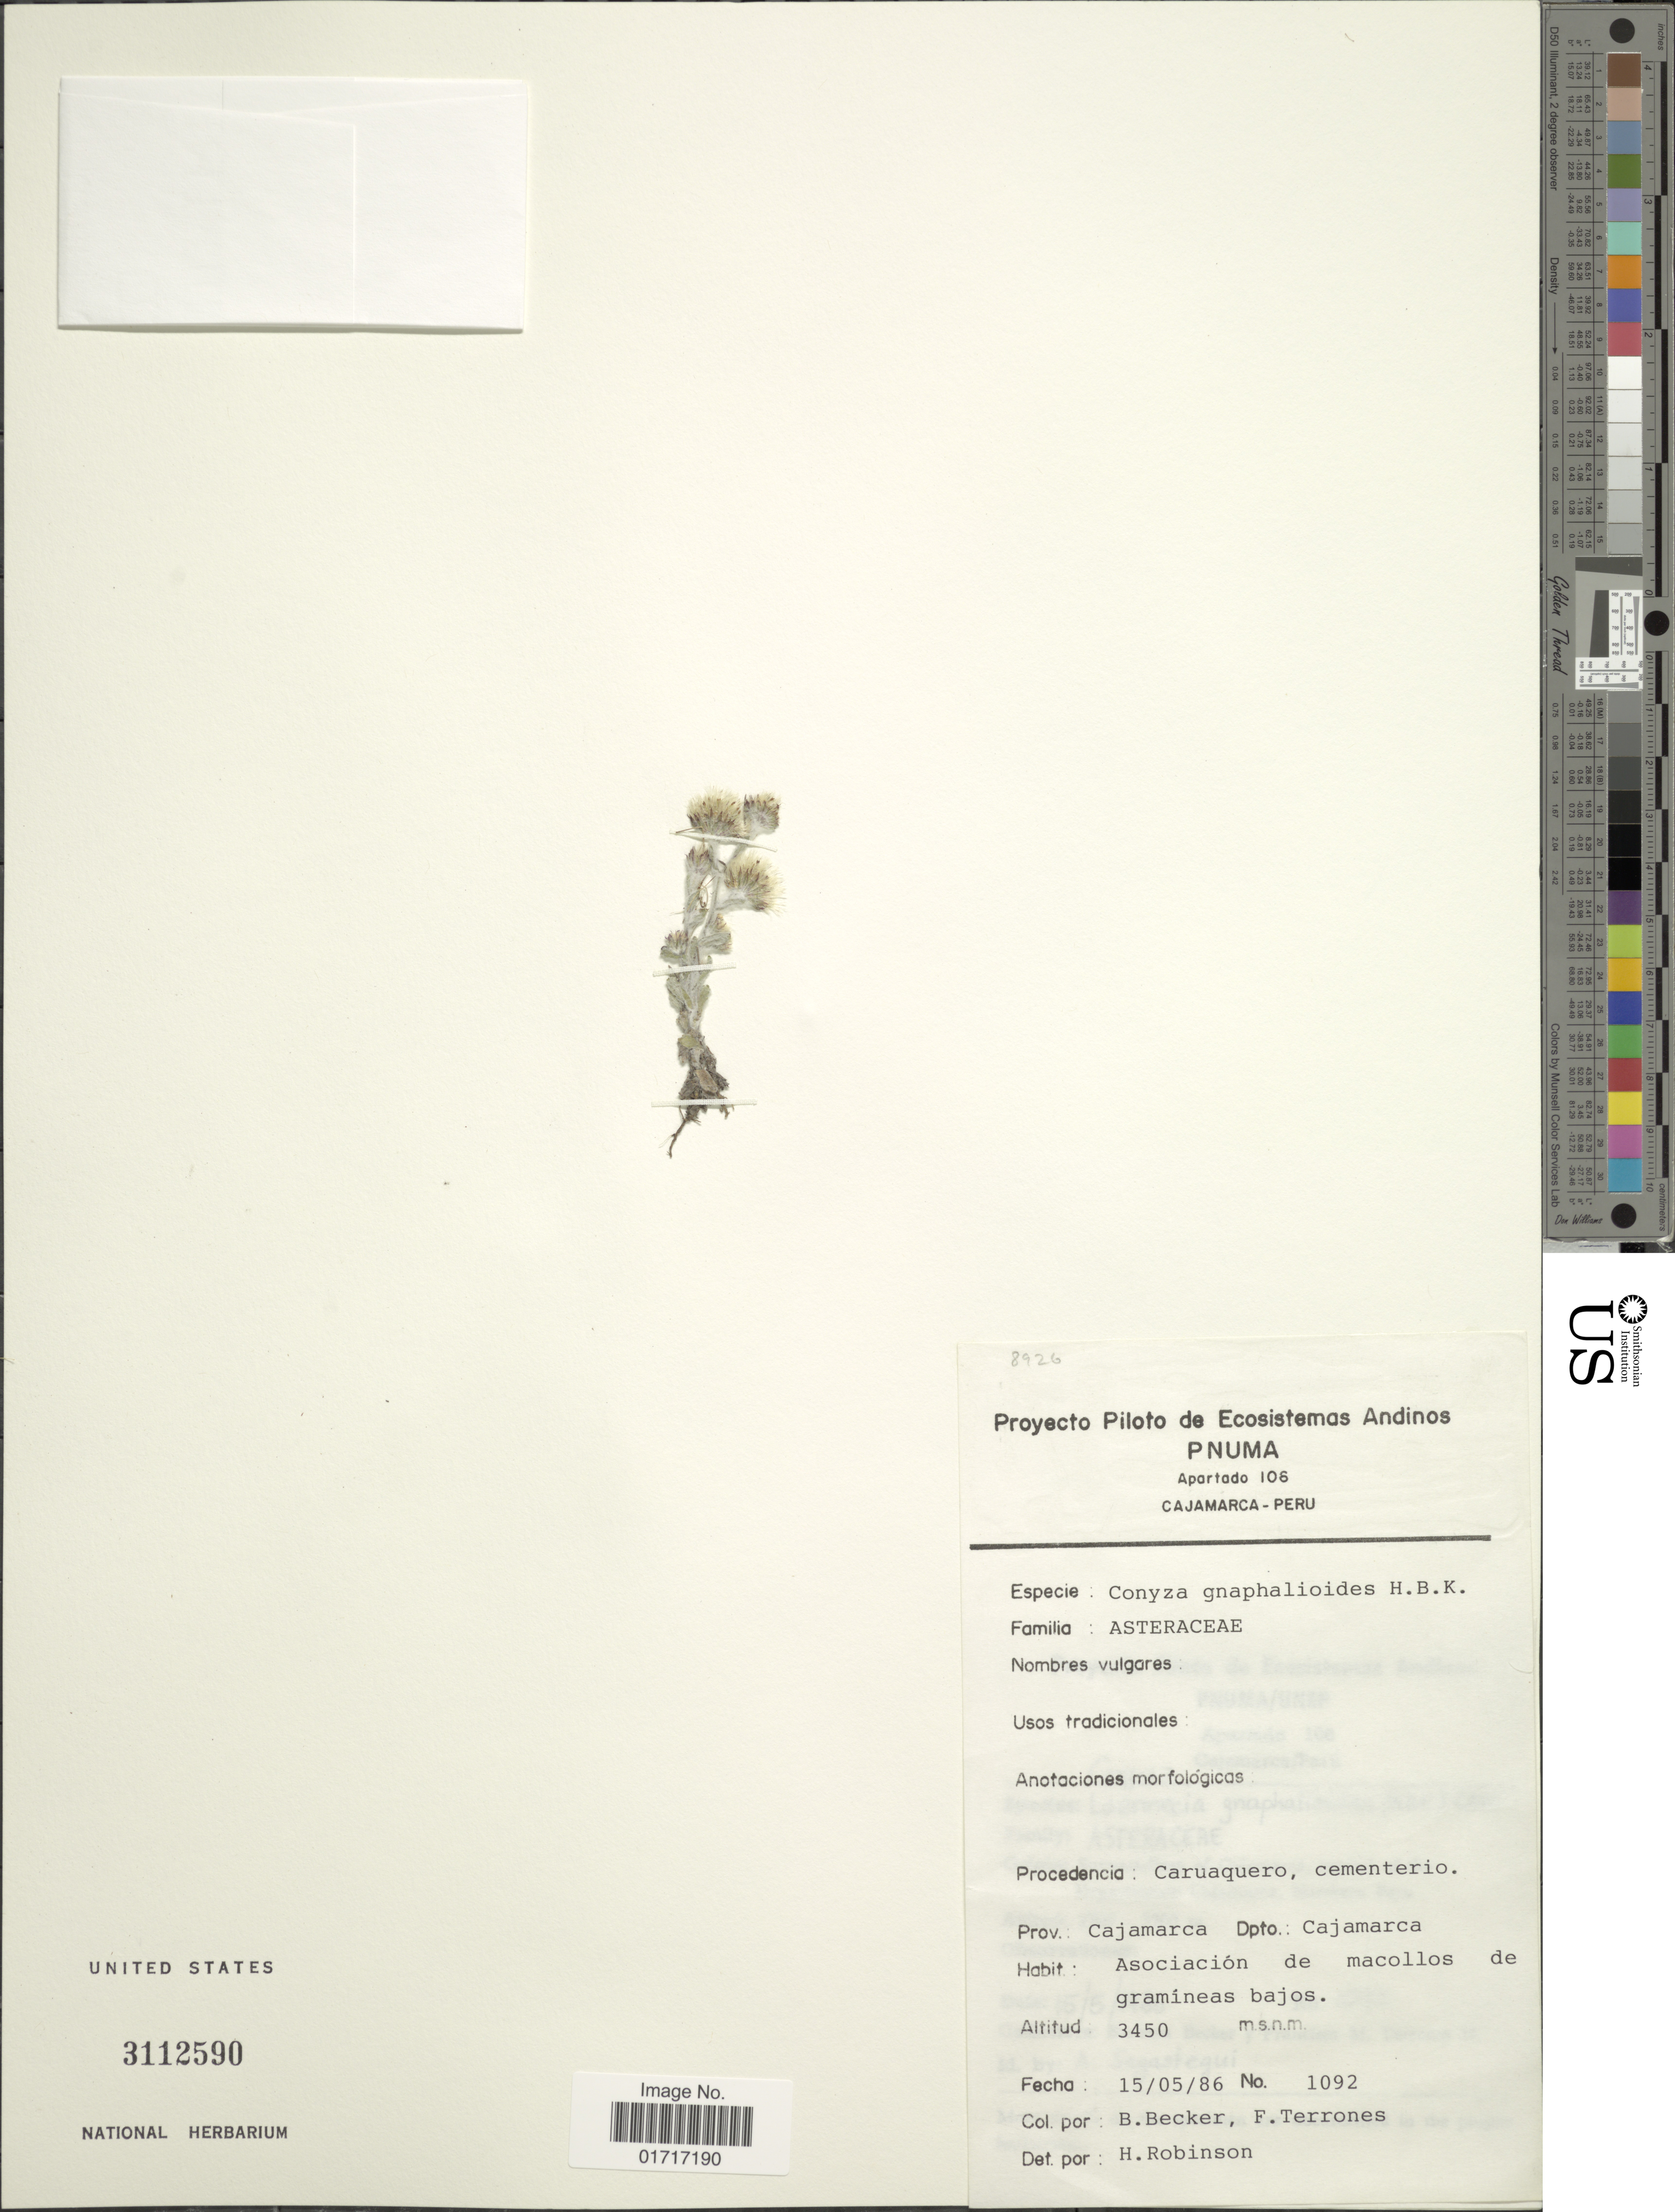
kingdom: Plantae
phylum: Tracheophyta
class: Magnoliopsida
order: Asterales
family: Asteraceae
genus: Conyza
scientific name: Conyza gnaphalioides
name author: Kunth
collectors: B. Becker & F. Terrones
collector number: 1092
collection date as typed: Transcribed d/m/y: 15/5/86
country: Peru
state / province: Cajamarca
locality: Prov. Cajamarca, Dpto.: Cajamarca.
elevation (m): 3450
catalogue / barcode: US 3112590